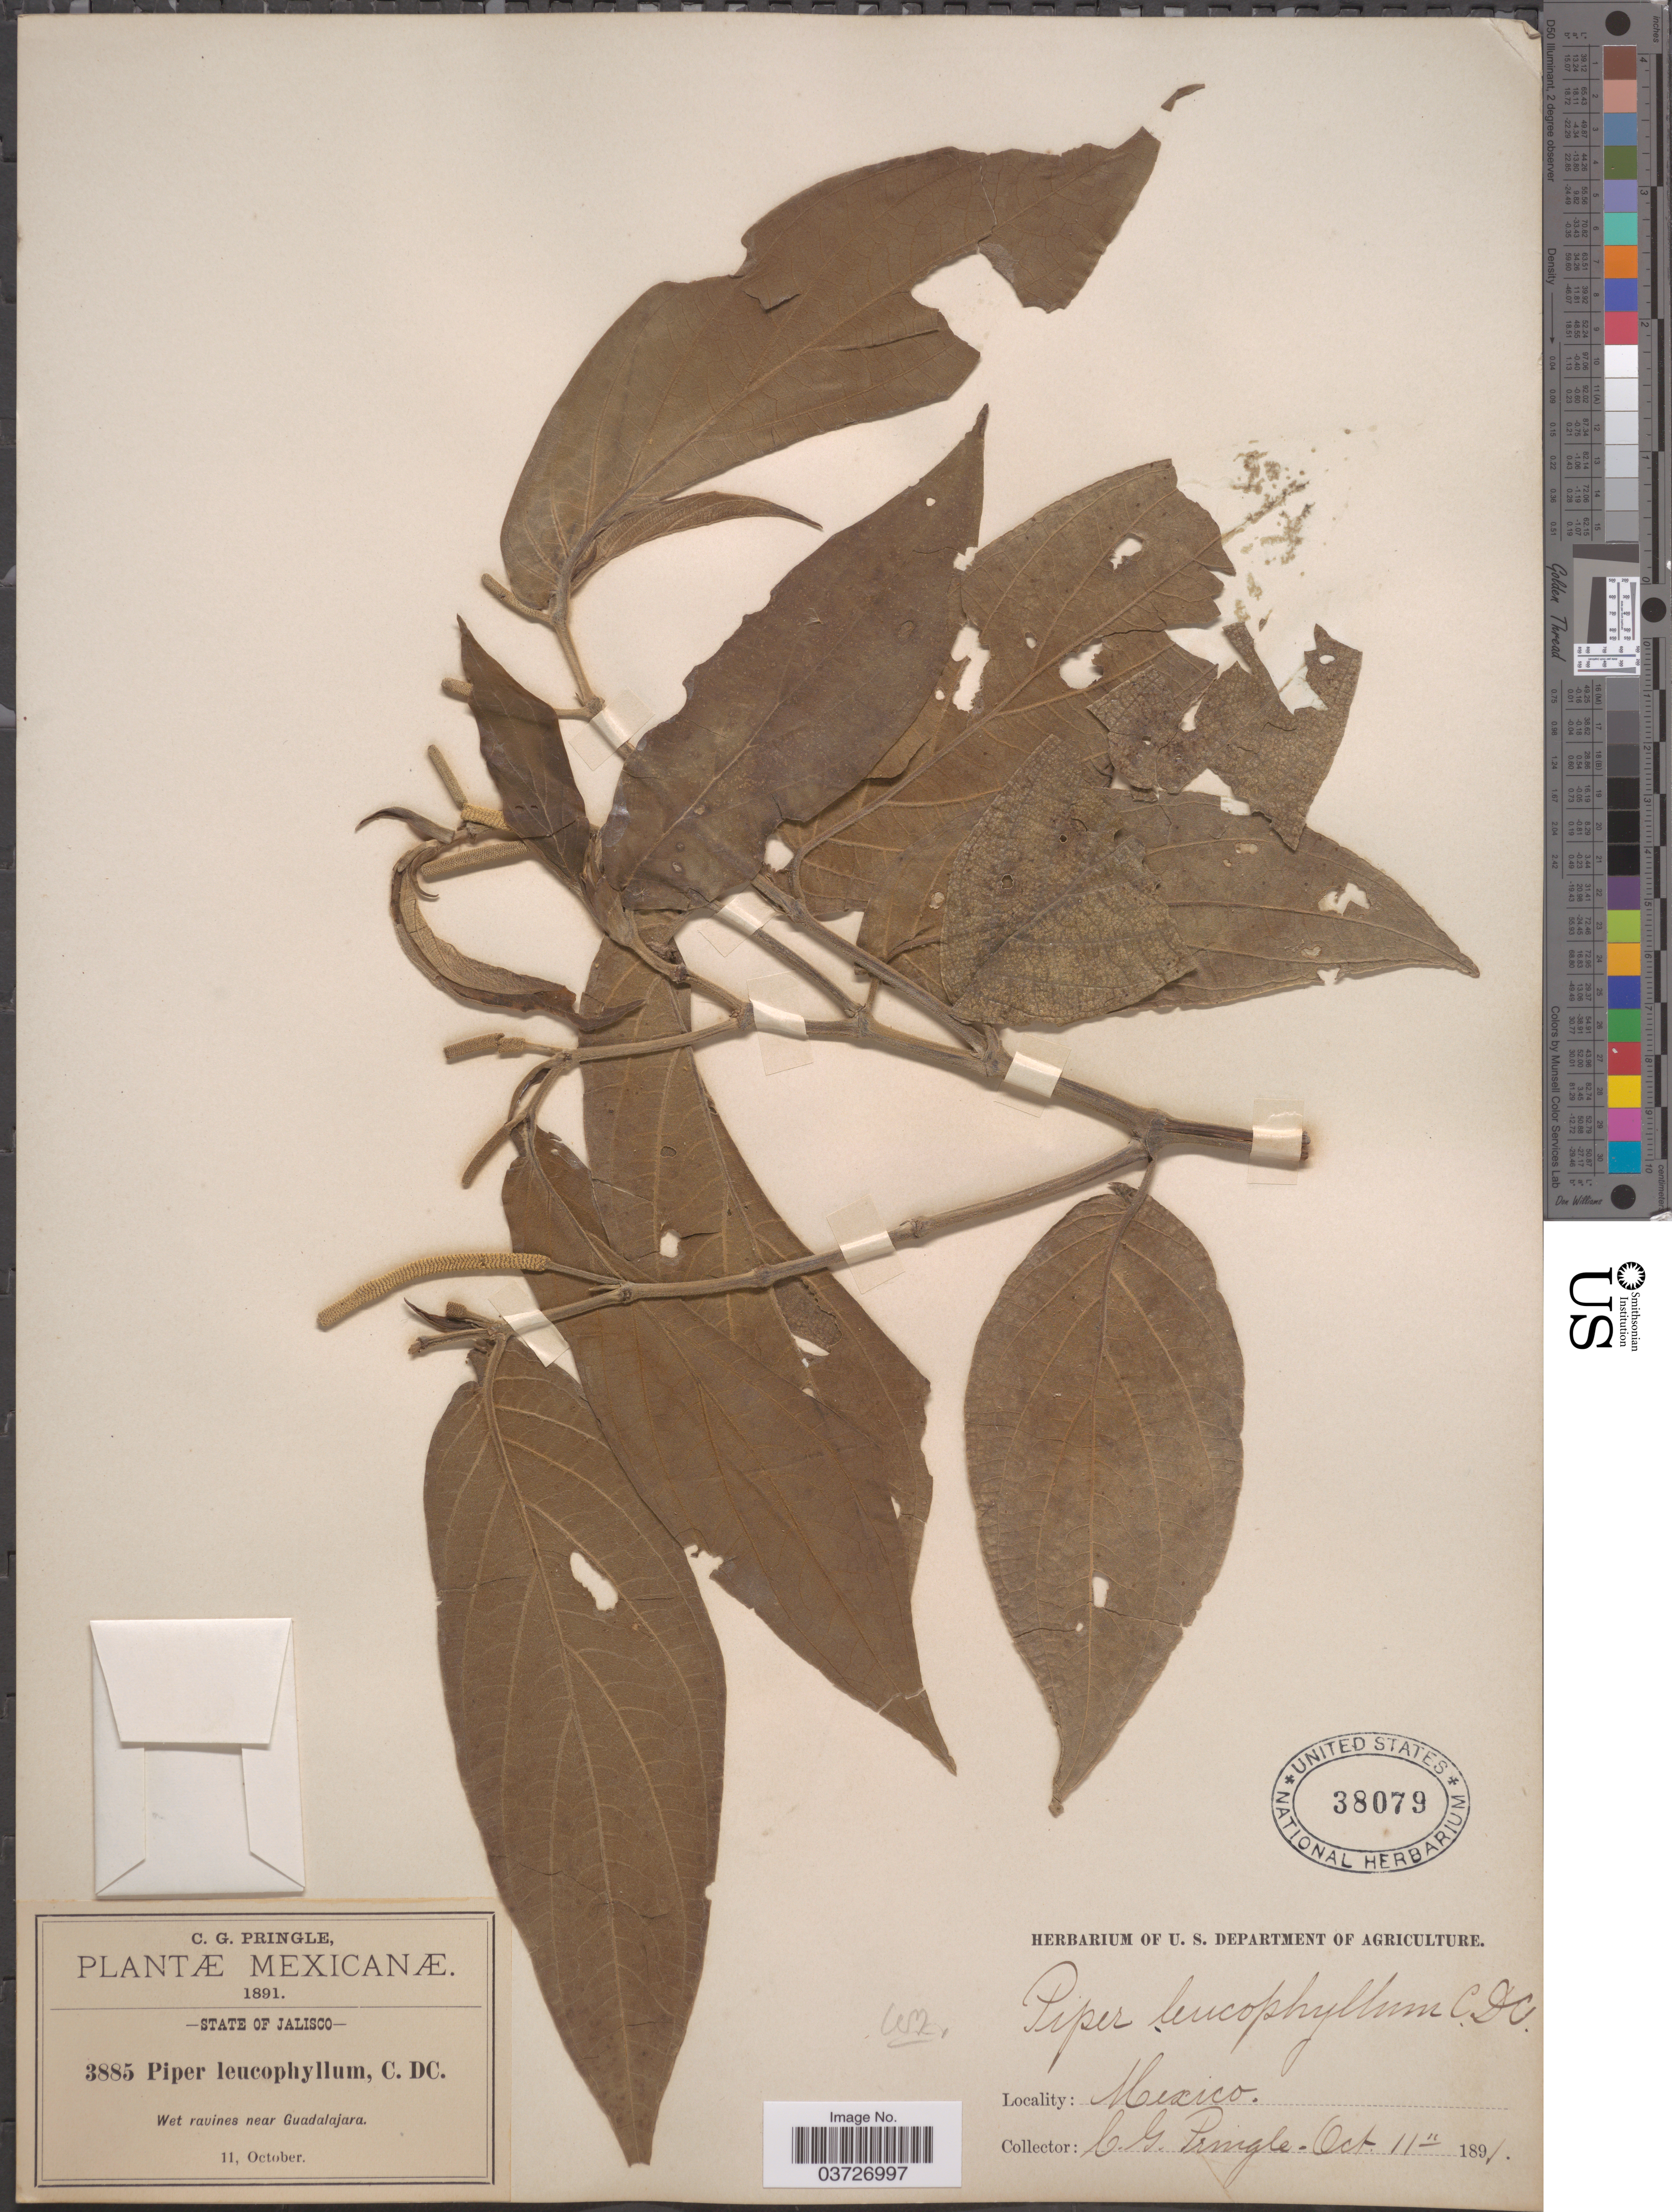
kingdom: Plantae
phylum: Tracheophyta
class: Magnoliopsida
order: Piperales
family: Piperaceae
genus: Piper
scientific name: Piper leucophyllum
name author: (Miq.) C. DC.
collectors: C. G. Pringle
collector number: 3885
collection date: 1891-10-11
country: Mexico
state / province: Jalisco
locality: Wet ravines near Guadalajara.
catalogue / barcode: US 38079